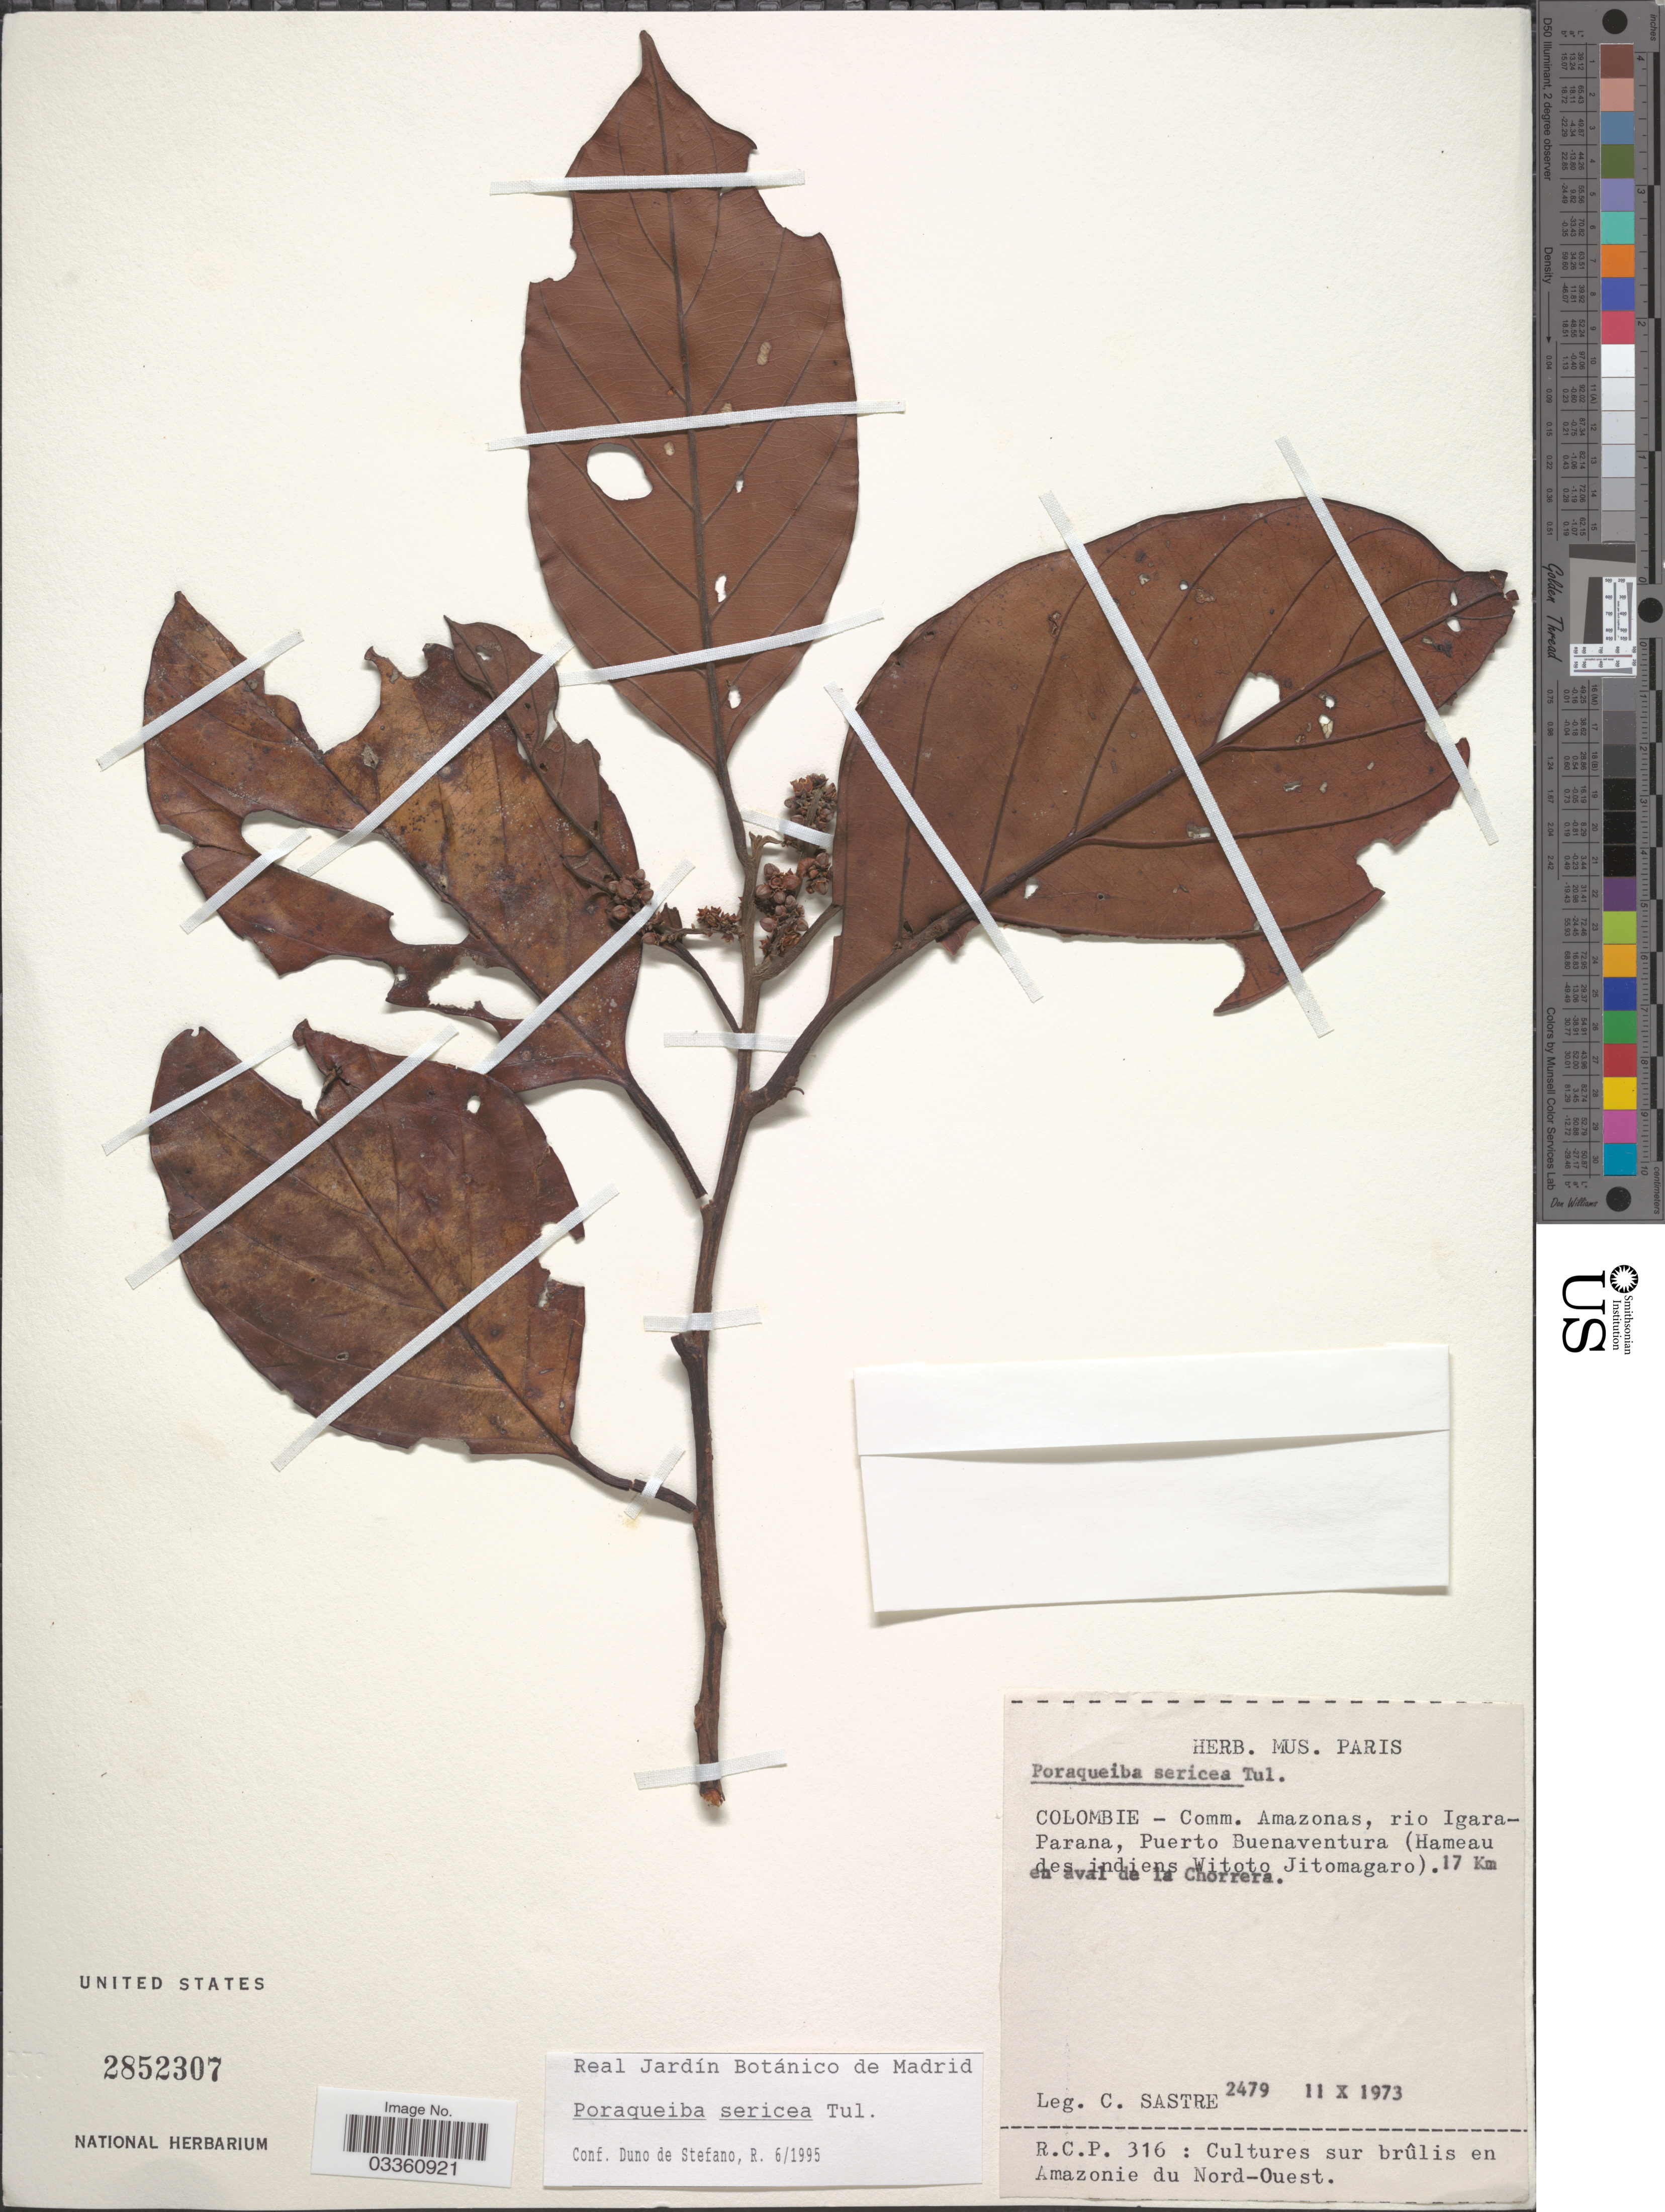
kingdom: Plantae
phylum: Tracheophyta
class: Magnoliopsida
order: Metteniusales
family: Metteniusaceae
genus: Poraqueiba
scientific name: Poraqueiba sericea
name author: Tul.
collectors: C. Sastre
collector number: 2479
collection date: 1973-10-11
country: Colombia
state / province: Amazônas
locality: Comm. Amazonas, rio Igara-Parana, Puerto Buenaventura (Hameau des indiens Witoto Jitomagaro). 17 Km en aval de la Chorrera.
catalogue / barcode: US 2852307